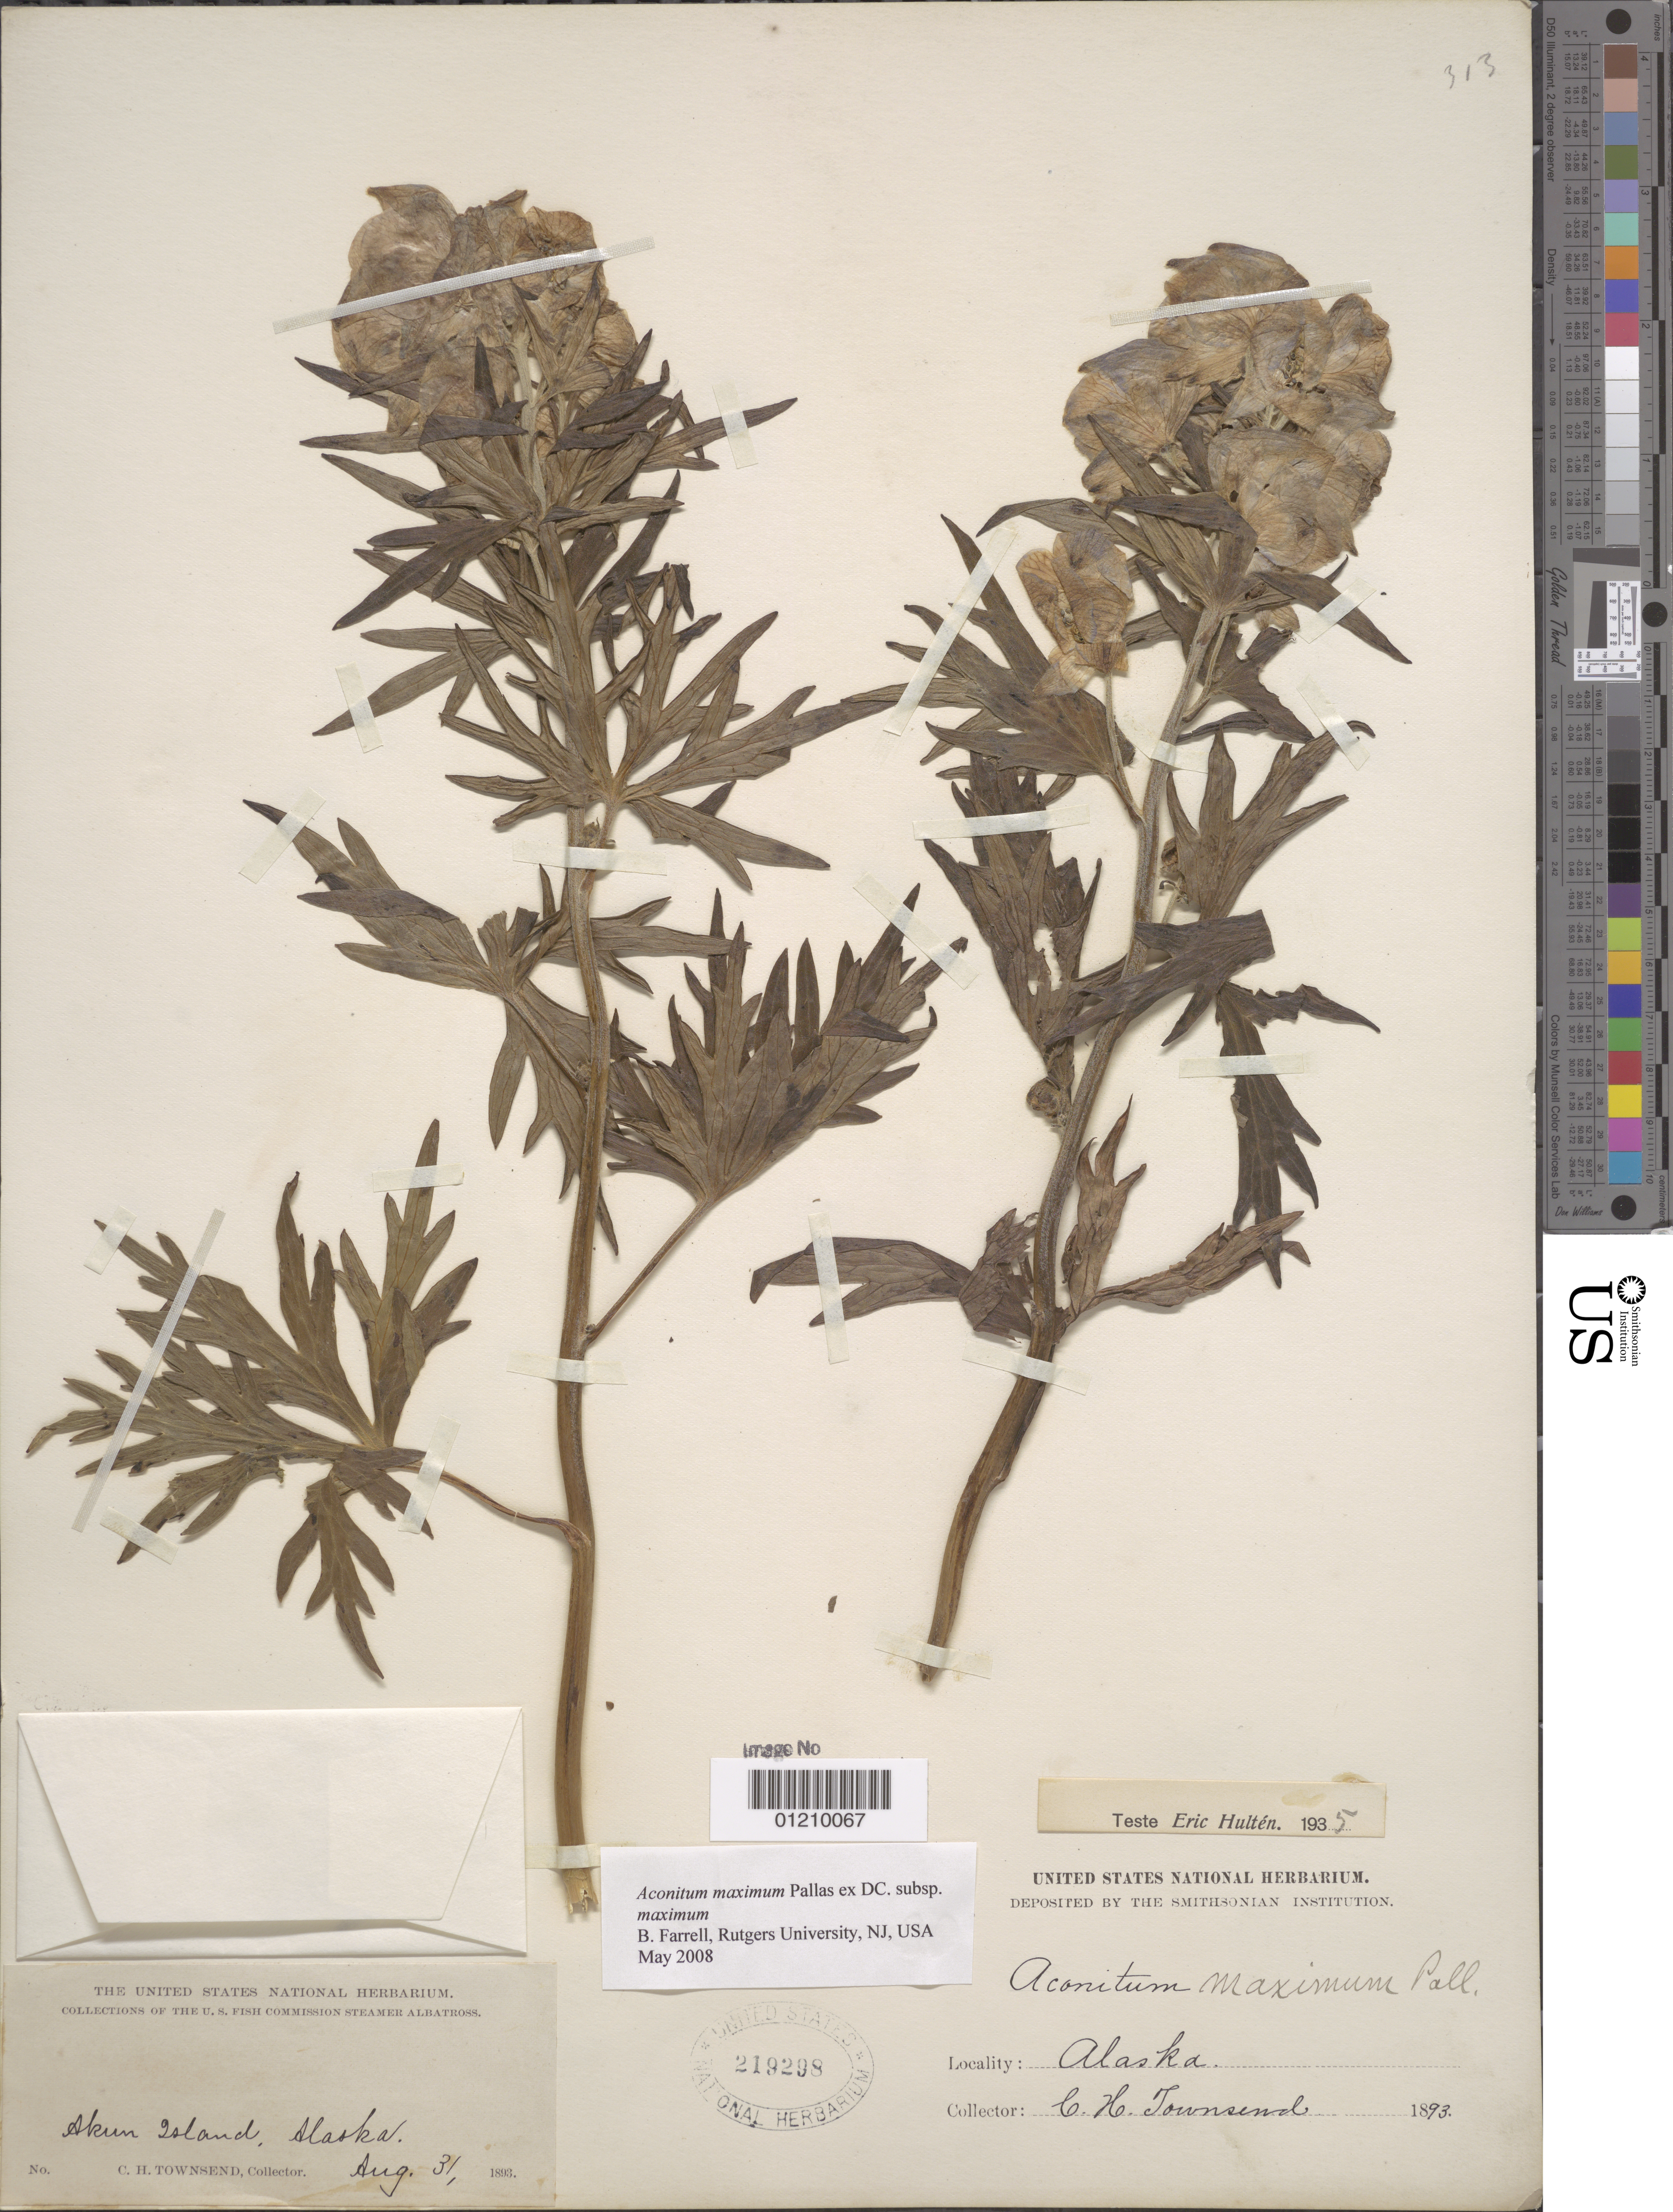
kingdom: Plantae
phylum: Tracheophyta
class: Magnoliopsida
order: Ranunculales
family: Ranunculaceae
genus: Aconitum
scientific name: Aconitum maximum subsp. maximum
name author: Pall. ex DC.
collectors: C. H. Townsend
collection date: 1893-08-31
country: United States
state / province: Alaska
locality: Akun Island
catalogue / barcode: US 219298